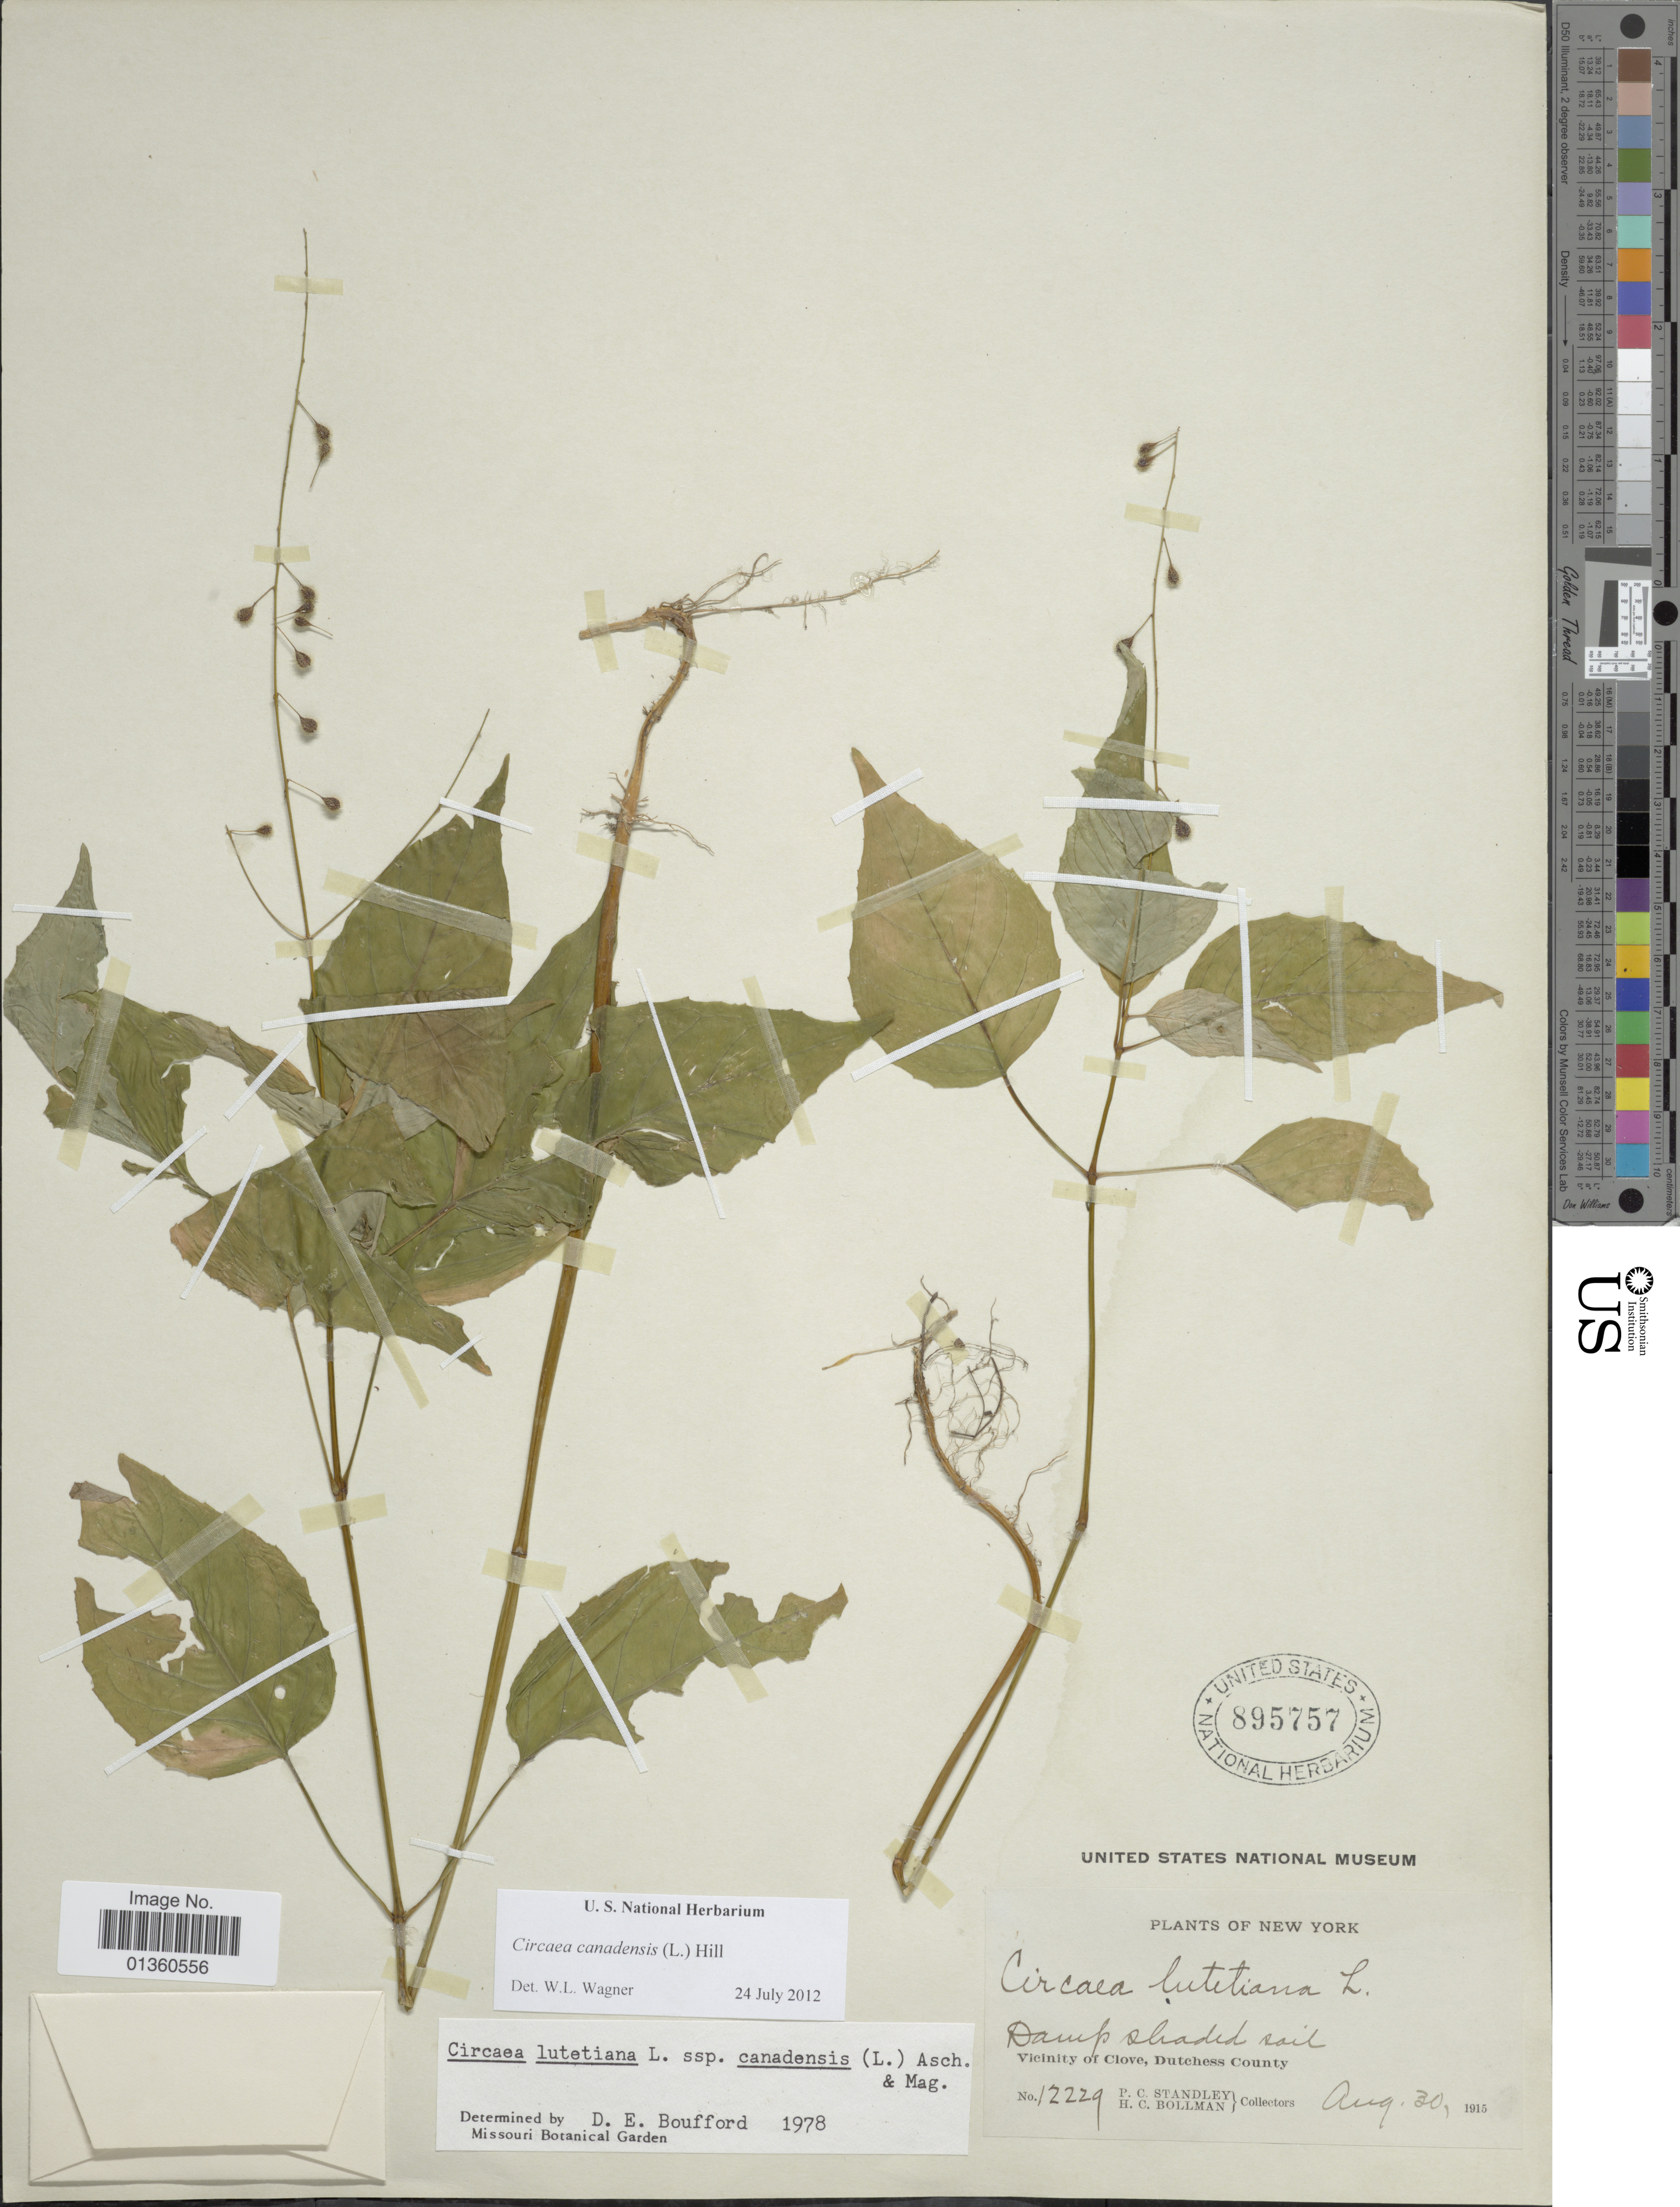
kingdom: Plantae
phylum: Tracheophyta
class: Magnoliopsida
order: Myrtales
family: Onagraceae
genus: Circaea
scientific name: Circaea canadensis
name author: (L.) Hill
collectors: P. C. Standley & H. C. Bollman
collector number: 12229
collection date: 1915-08-30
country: United States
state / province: New York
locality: Vicinity of Clove, Dutchess County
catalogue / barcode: US 895757